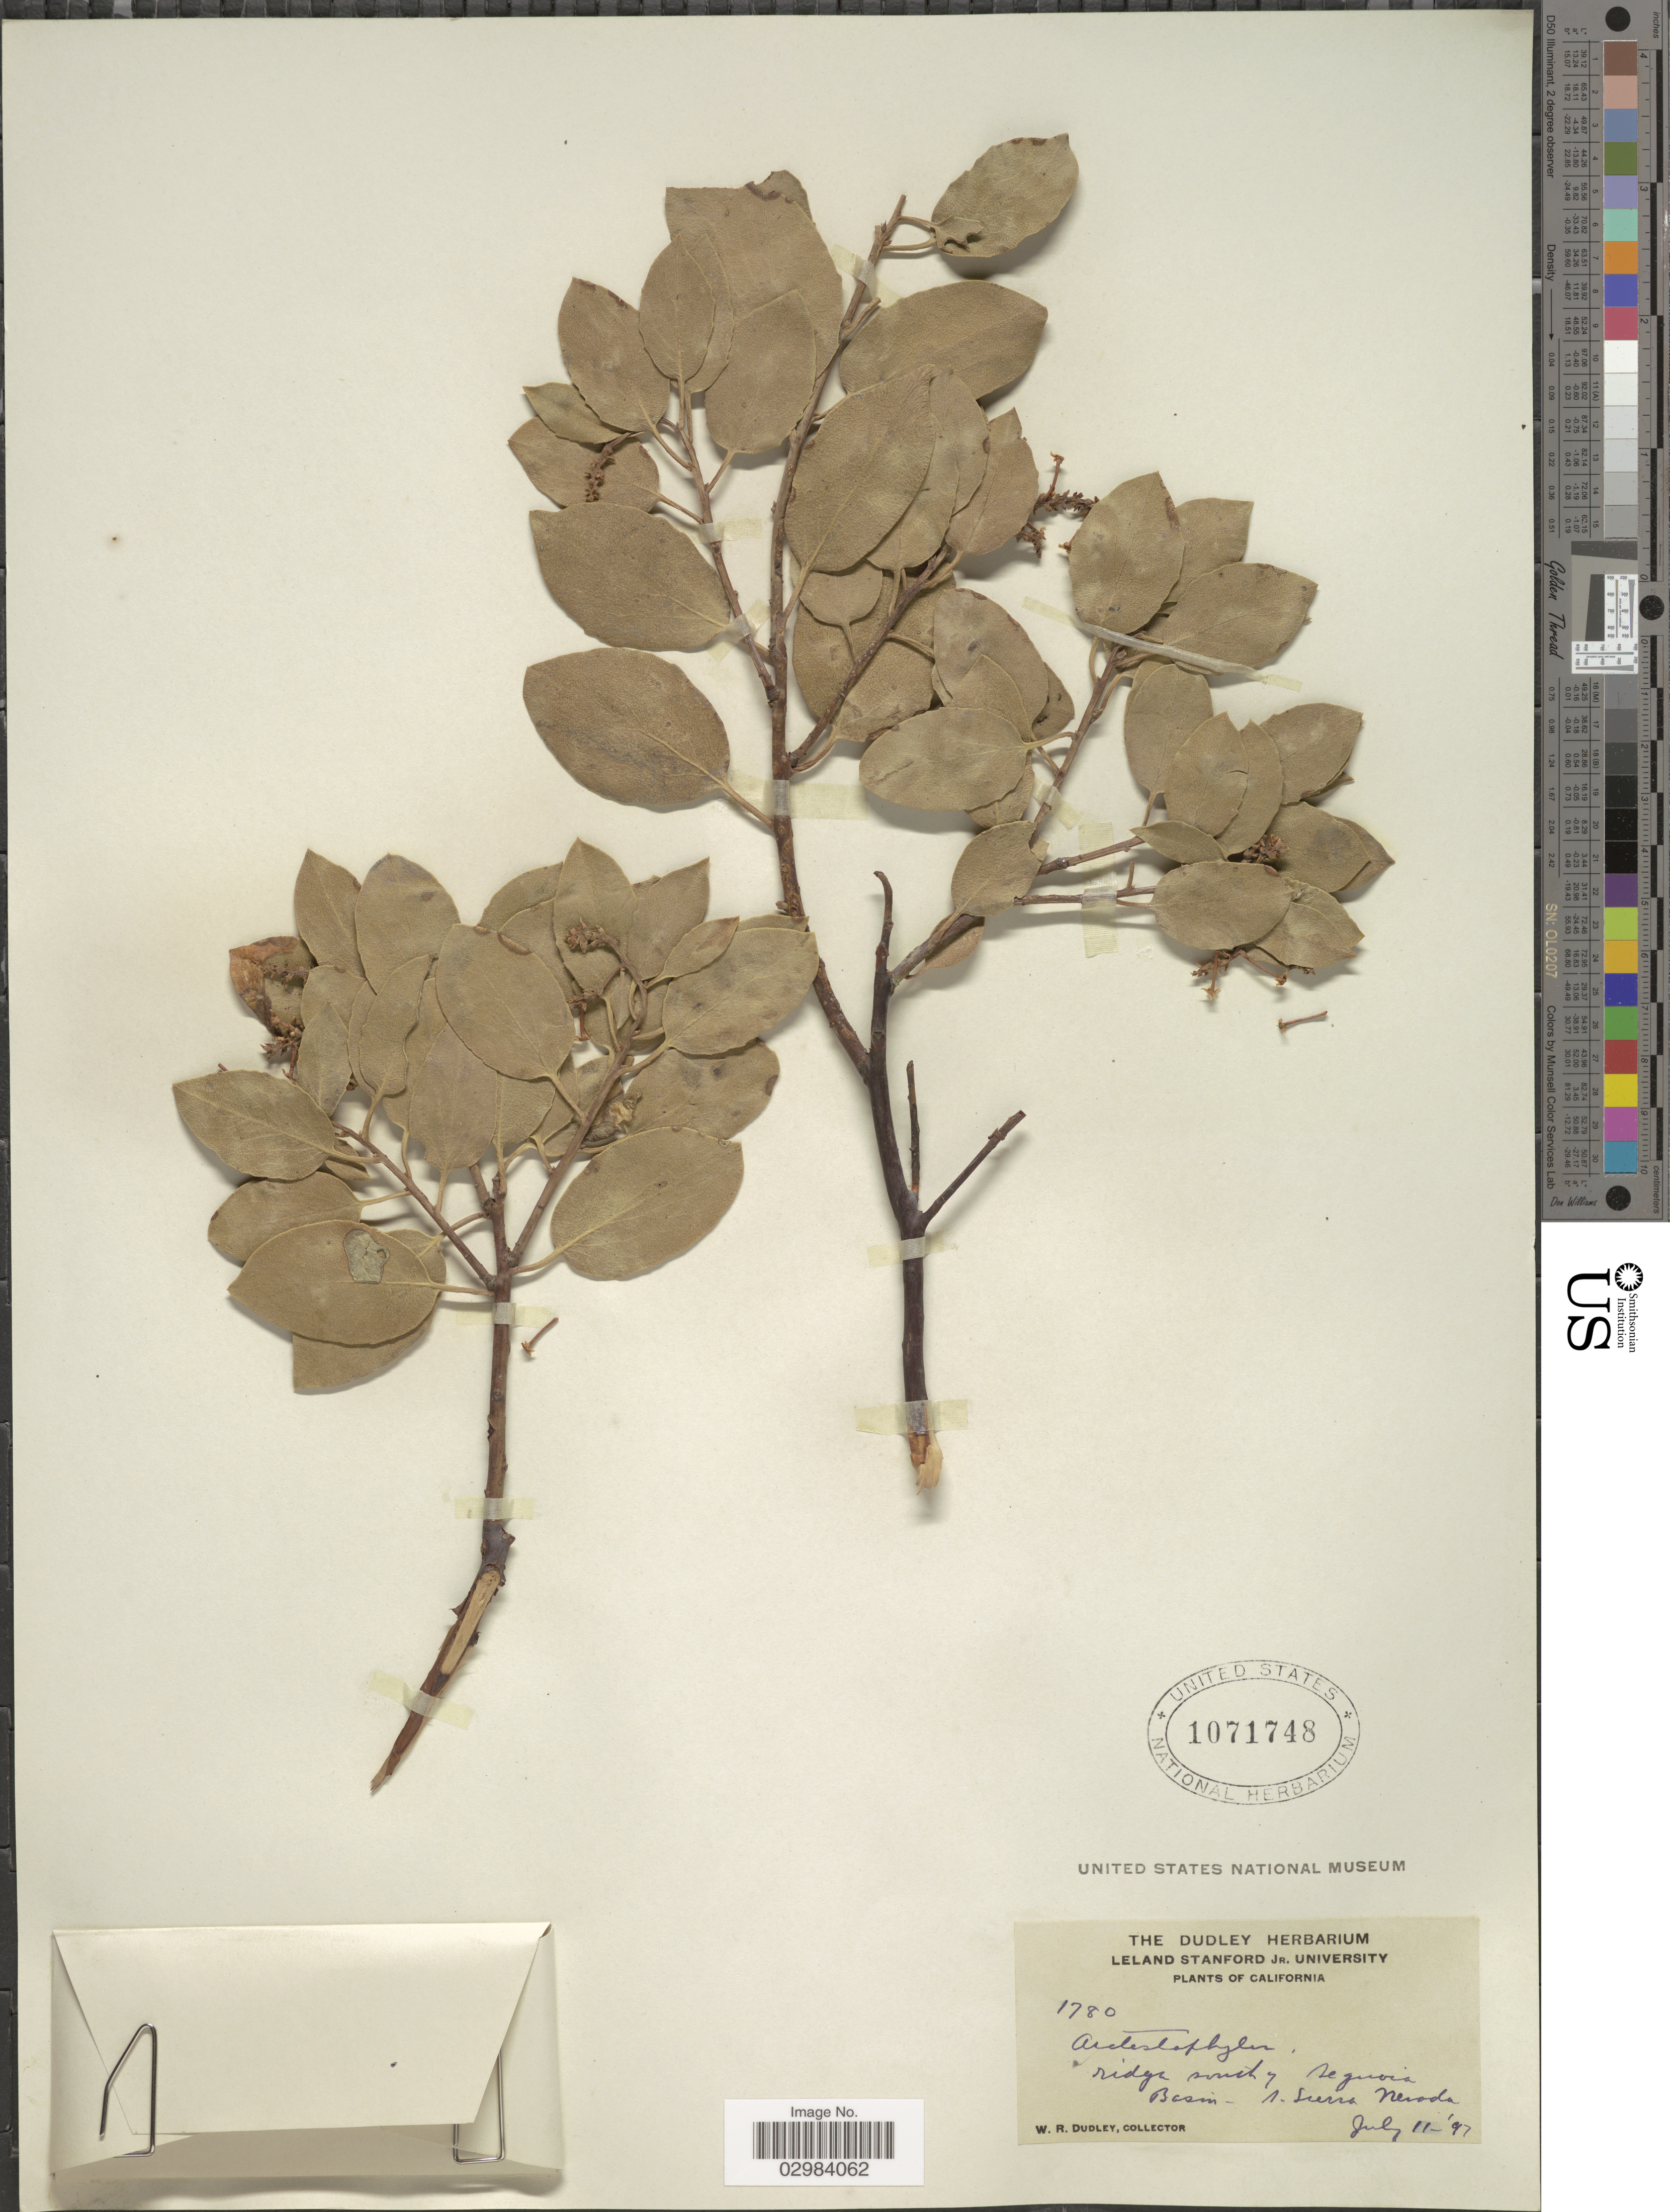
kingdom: Plantae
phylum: Tracheophyta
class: Magnoliopsida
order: Ericales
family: Ericaceae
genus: Arctostaphylos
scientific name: Arctostaphylos manzanita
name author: Parry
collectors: W. Dudley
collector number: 1780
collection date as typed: Transcribed d/m/y: 11/7/97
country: United States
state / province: California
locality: Basin- N. Sierra Nevada.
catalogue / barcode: US 1071748